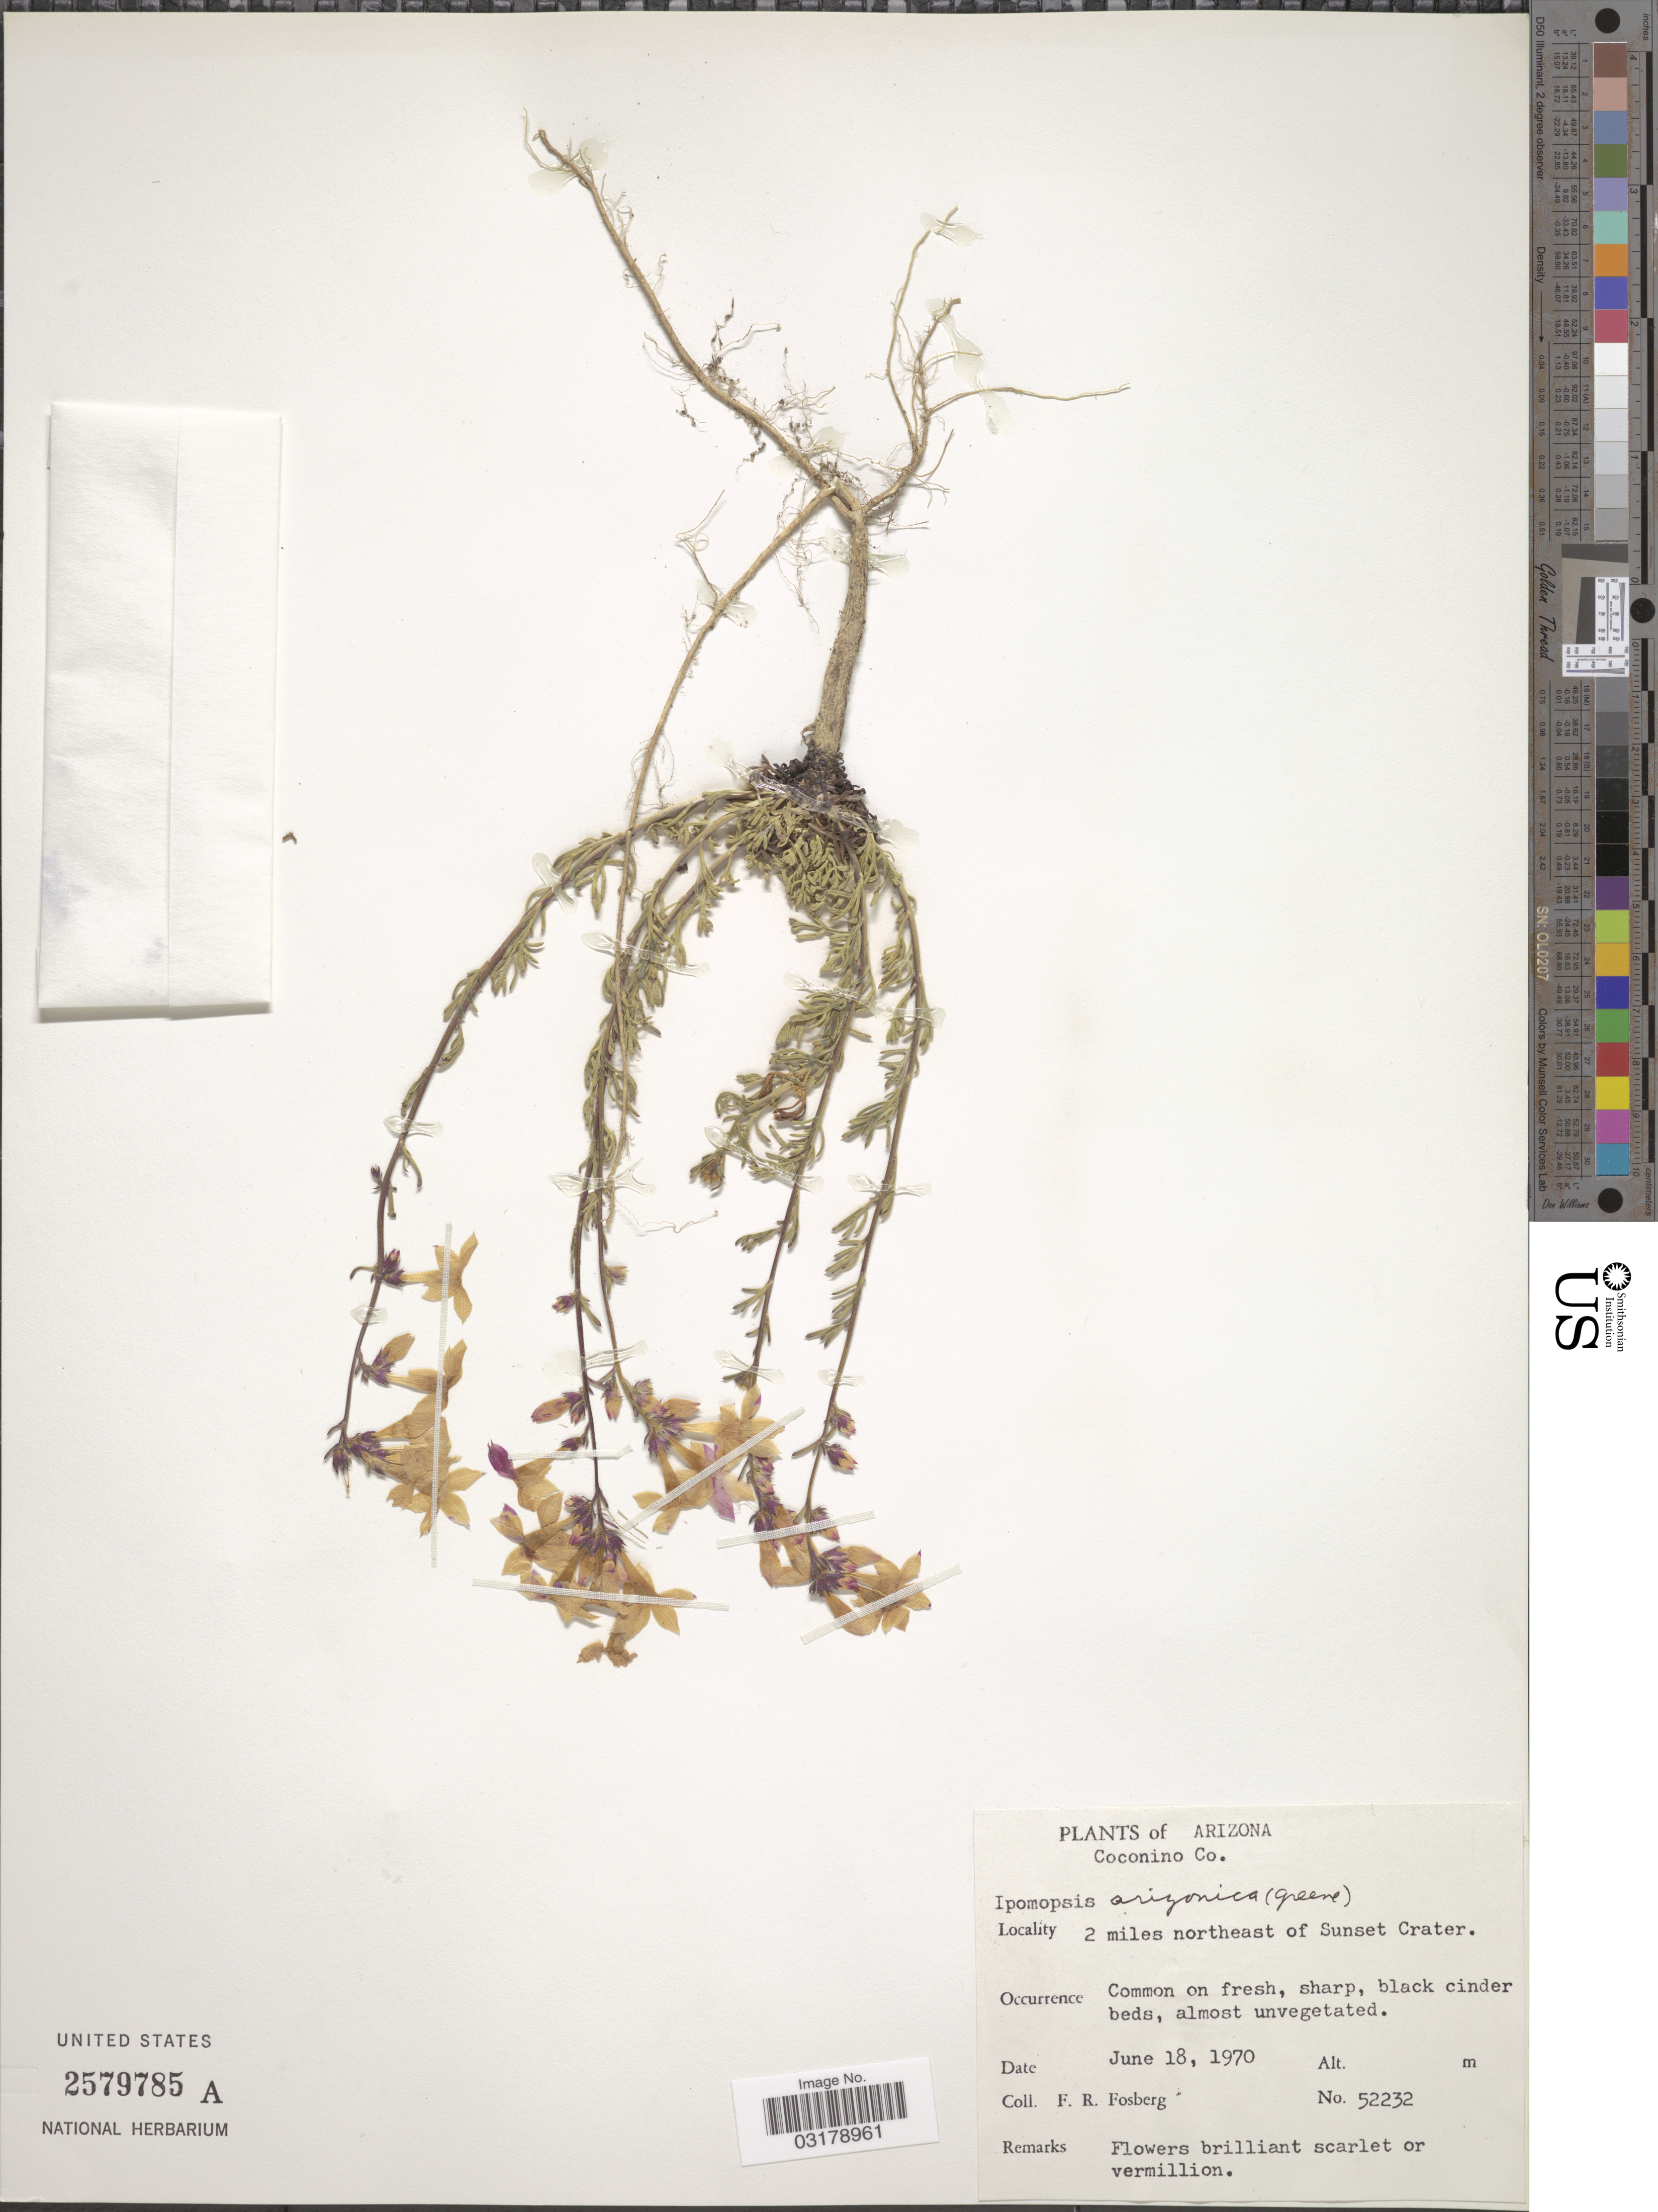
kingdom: Plantae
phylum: Tracheophyta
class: Magnoliopsida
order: Ericales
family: Polemoniaceae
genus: Ipomopsis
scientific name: Ipomopsis aggregata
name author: (Pursh) V.E. Grant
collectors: F. R. Fosberg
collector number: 52232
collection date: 1970-06-18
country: United States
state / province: Arizona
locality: Coconino Co. 2 miles northeast of Sunset Crater.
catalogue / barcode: US 2579785A